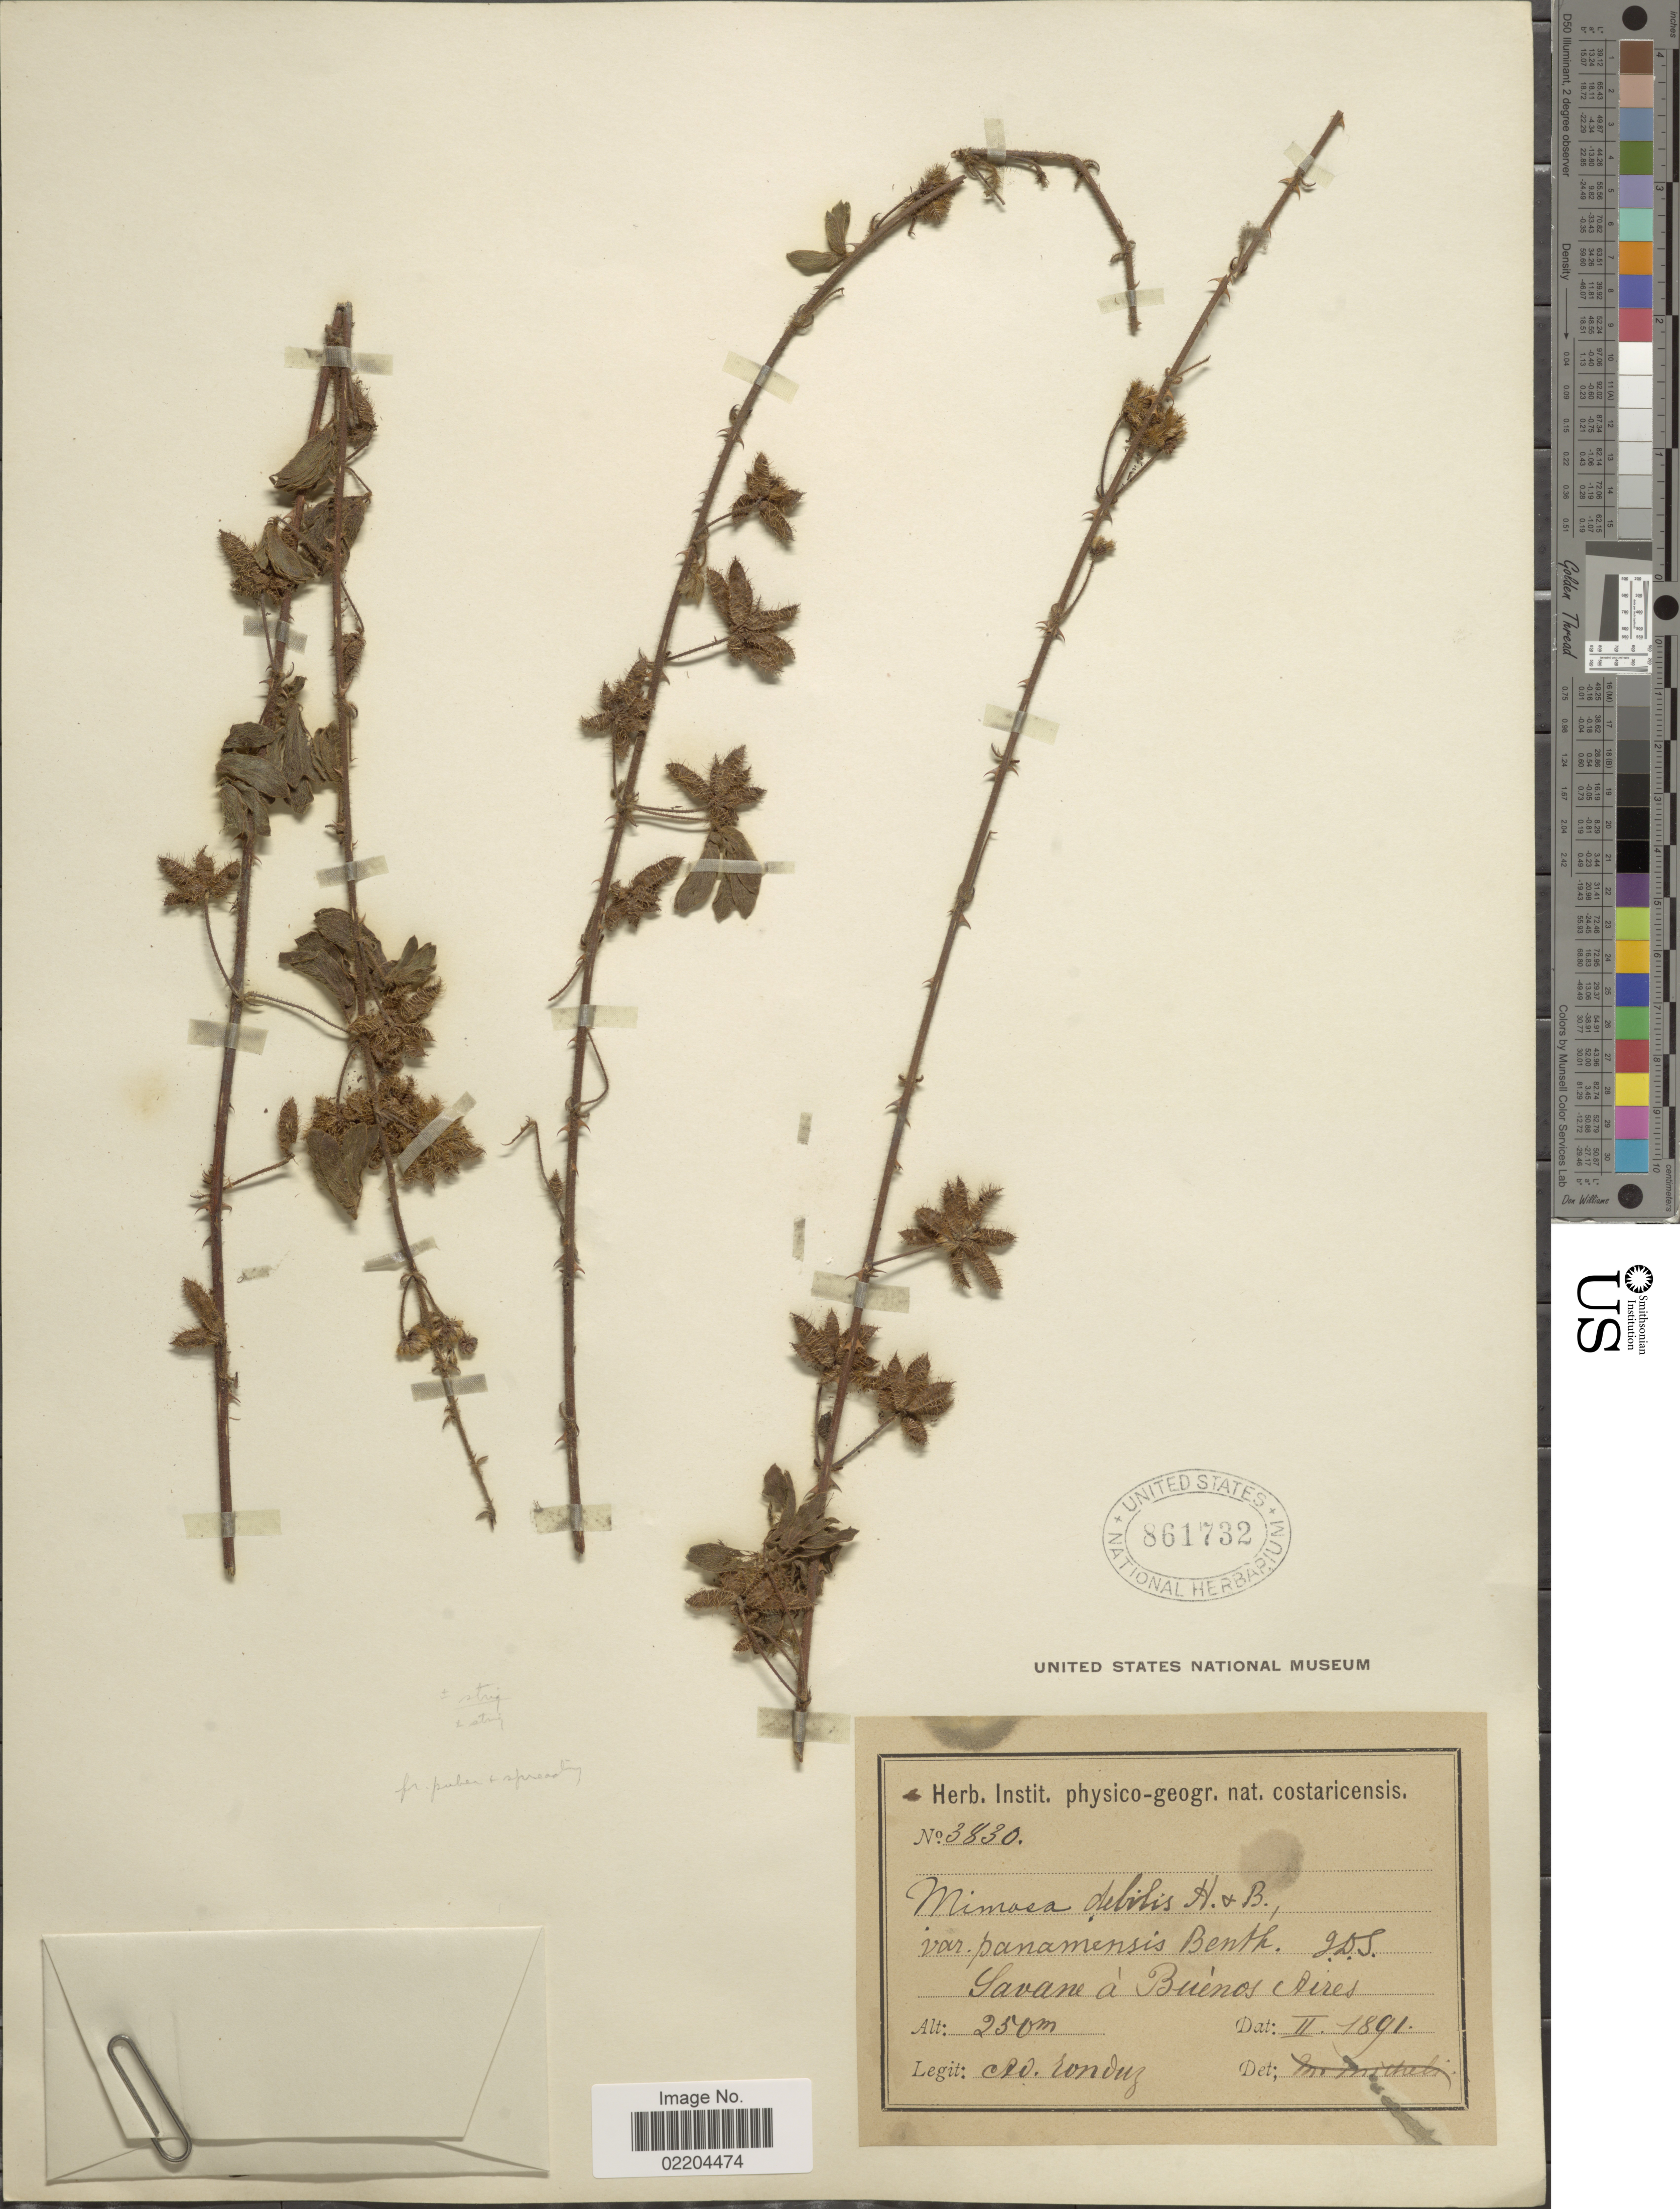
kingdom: Plantae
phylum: Tracheophyta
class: Magnoliopsida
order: Fabales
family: Fabaceae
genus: Mimosa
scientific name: Mimosa panamensis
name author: (Benth.) Standl.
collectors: A. Tonduz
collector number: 3830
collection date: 1891-02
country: Costa Rica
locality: Savane a Buenos Aires.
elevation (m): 250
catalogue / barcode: US 861732